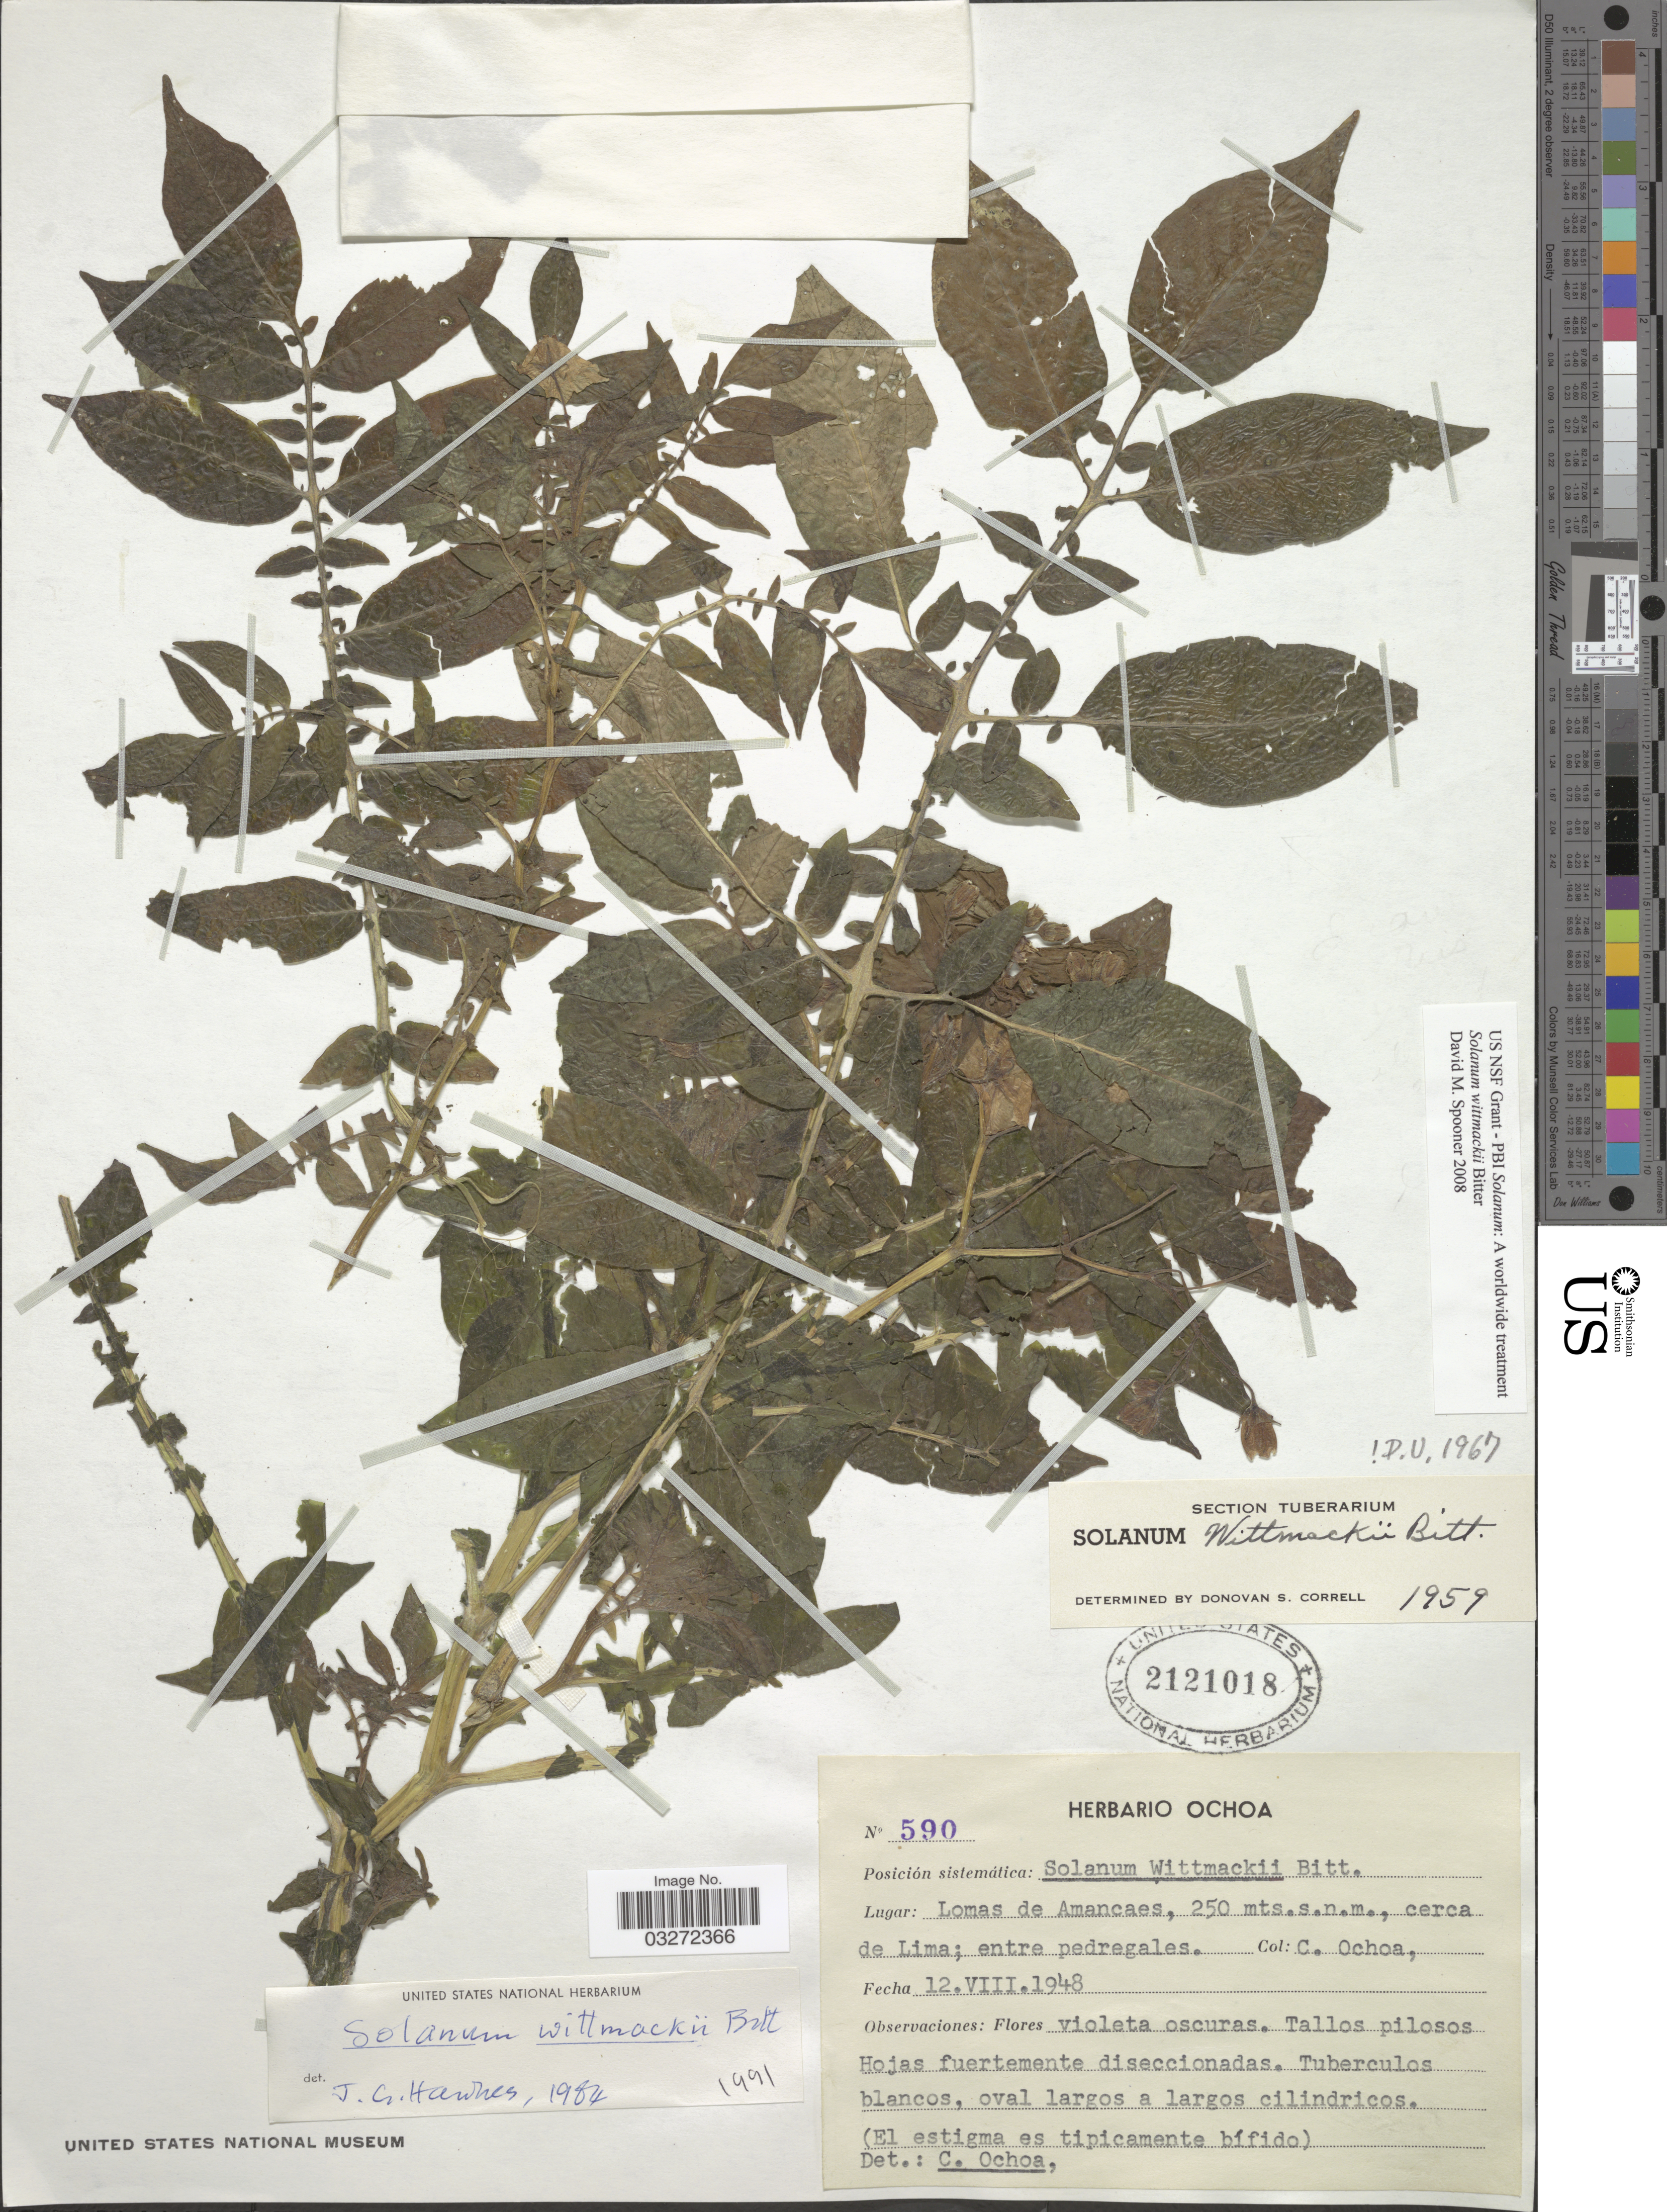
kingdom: Plantae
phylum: Tracheophyta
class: Magnoliopsida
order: Solanales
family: Solanaceae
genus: Solanum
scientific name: Solanum wittmackii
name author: Bitter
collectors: C. Ochoa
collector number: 590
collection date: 1948-08-12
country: Peru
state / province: Lima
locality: Lomas de Amancaes, cerca de Lima.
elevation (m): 250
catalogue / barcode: US 2121018